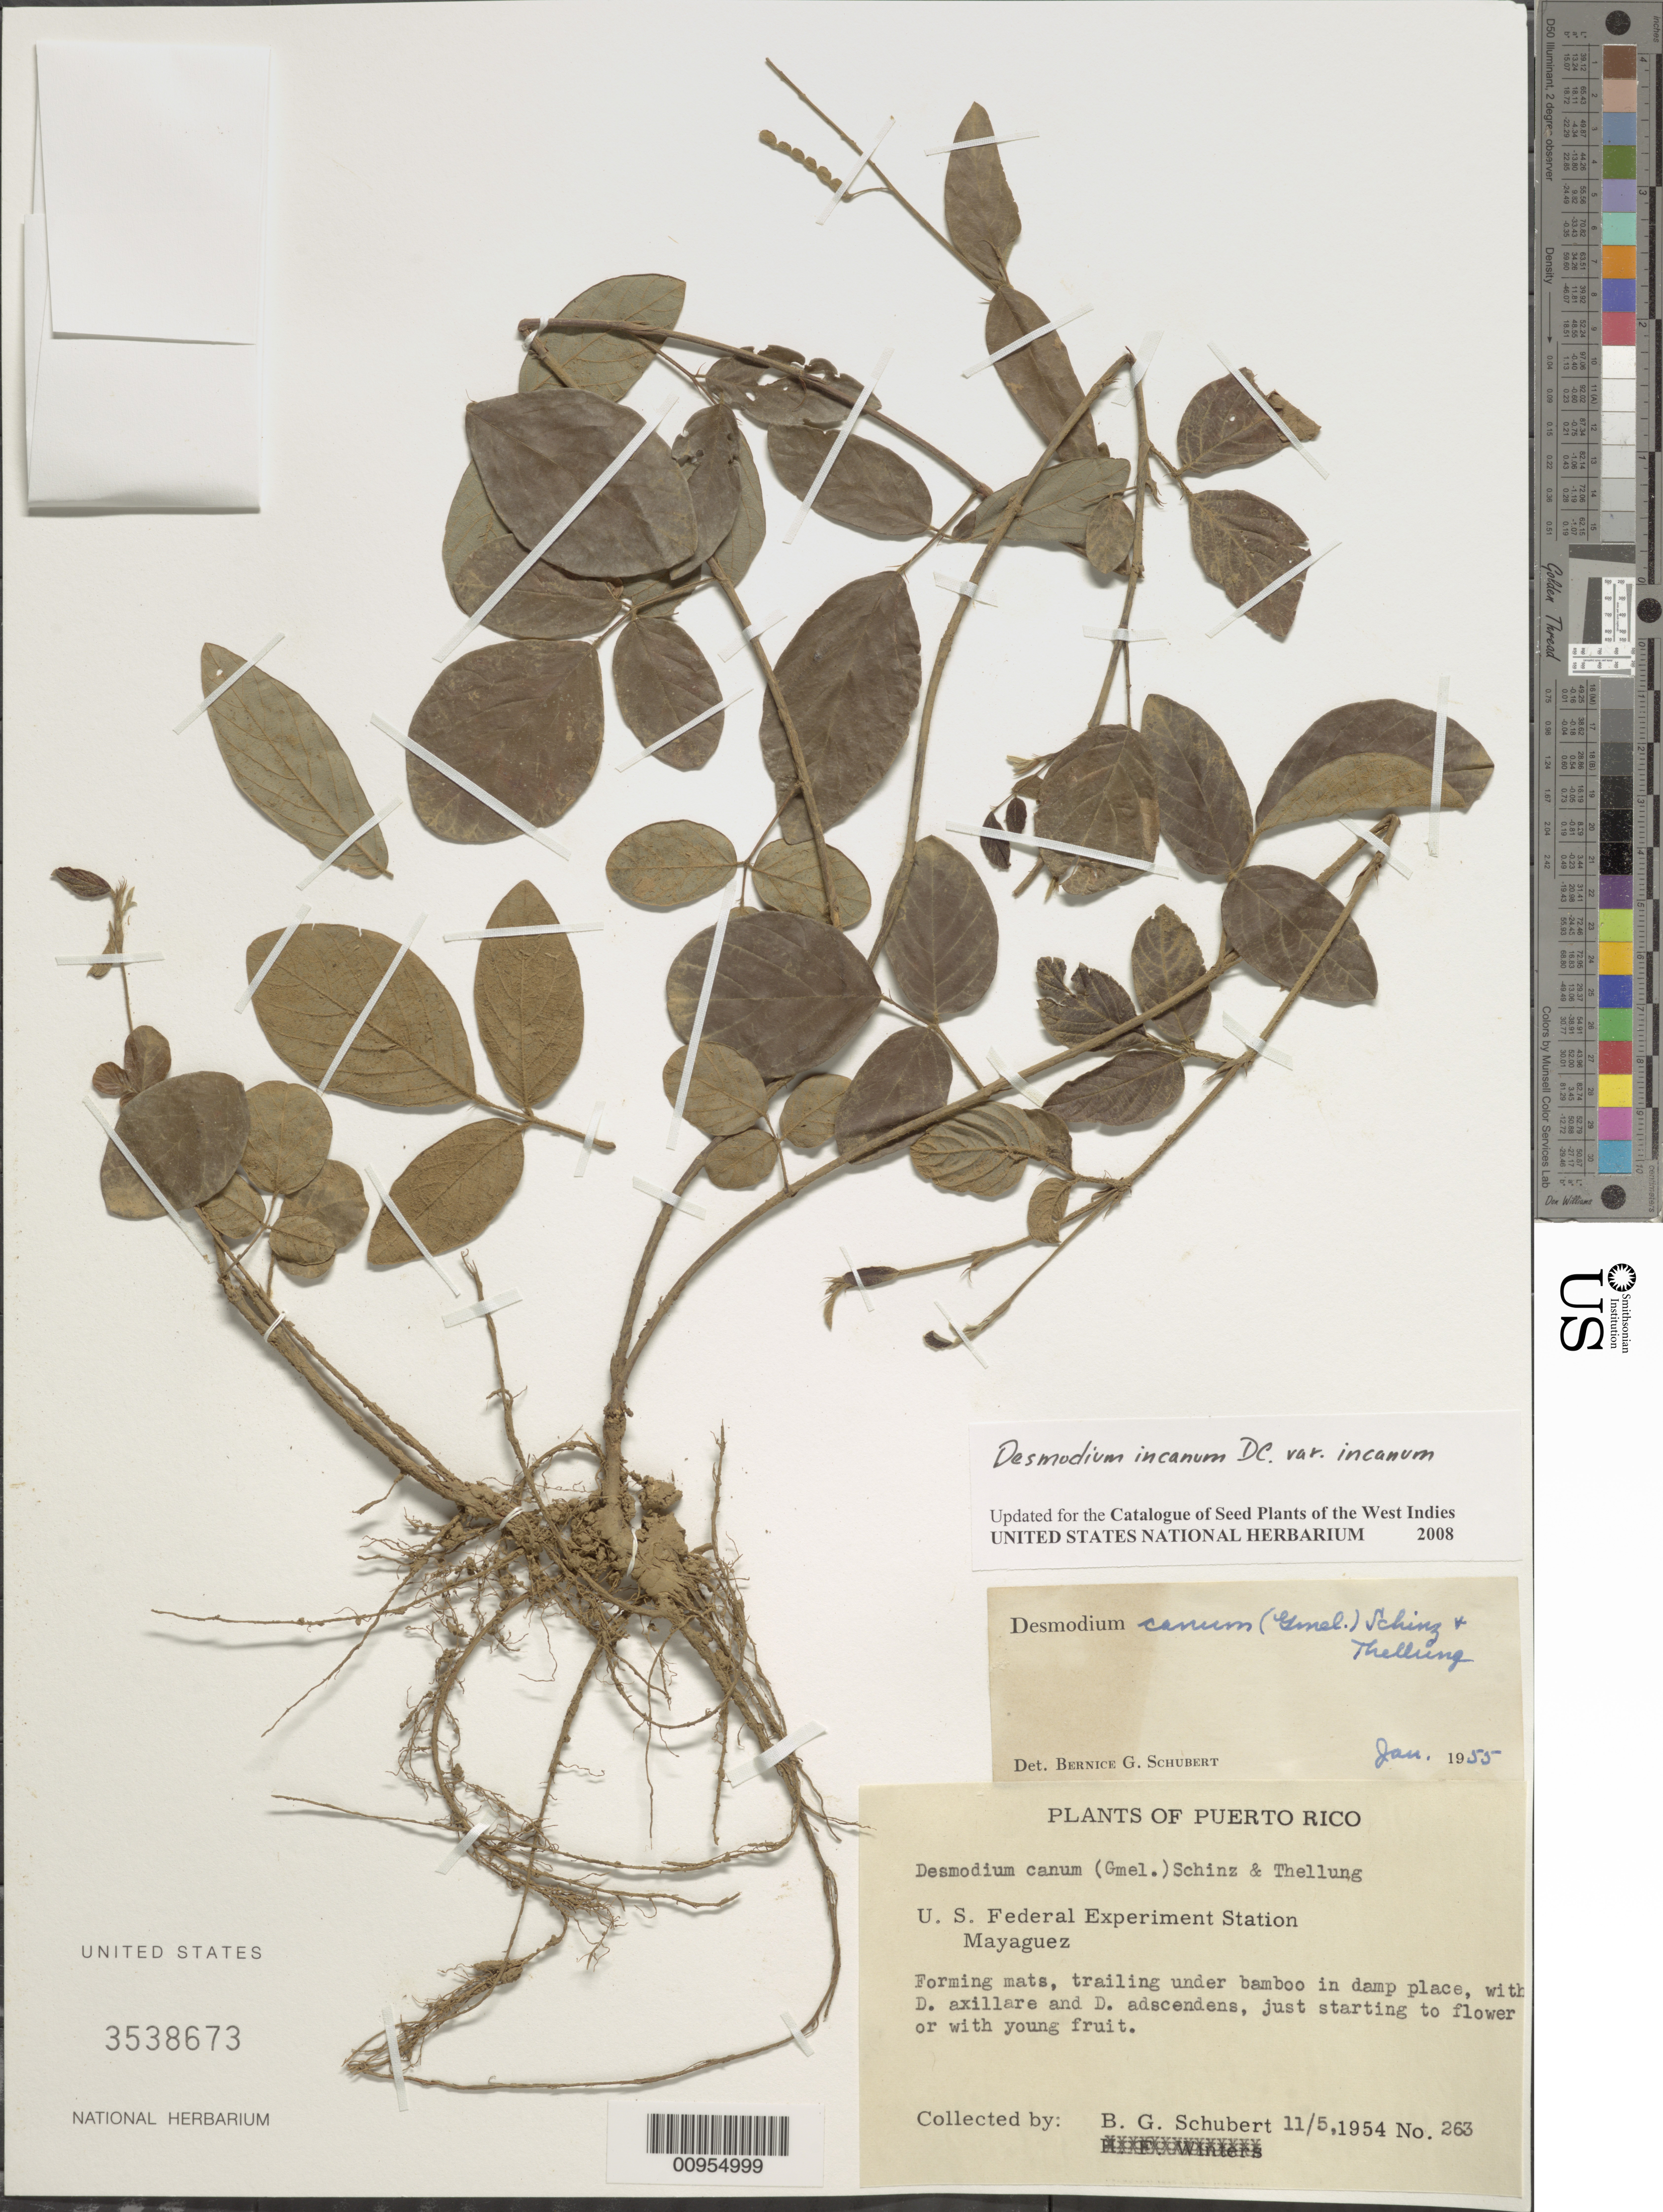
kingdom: Plantae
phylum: Tracheophyta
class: Magnoliopsida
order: Fabales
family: Fabaceae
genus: Desmodium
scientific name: Desmodium incanum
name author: (Sw.) DC.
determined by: Schubert, Bernice G.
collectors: B. Schubert & H. Winters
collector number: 263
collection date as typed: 05 Nov 1954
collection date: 1954-11-05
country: Puerto Rico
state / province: Mayagüez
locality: U.S. Federal Experiment Station, Mayaguez.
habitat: Forming mats, trailing under bamboo in damp place with D. axillare and D. adscendens.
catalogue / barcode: US 3538673